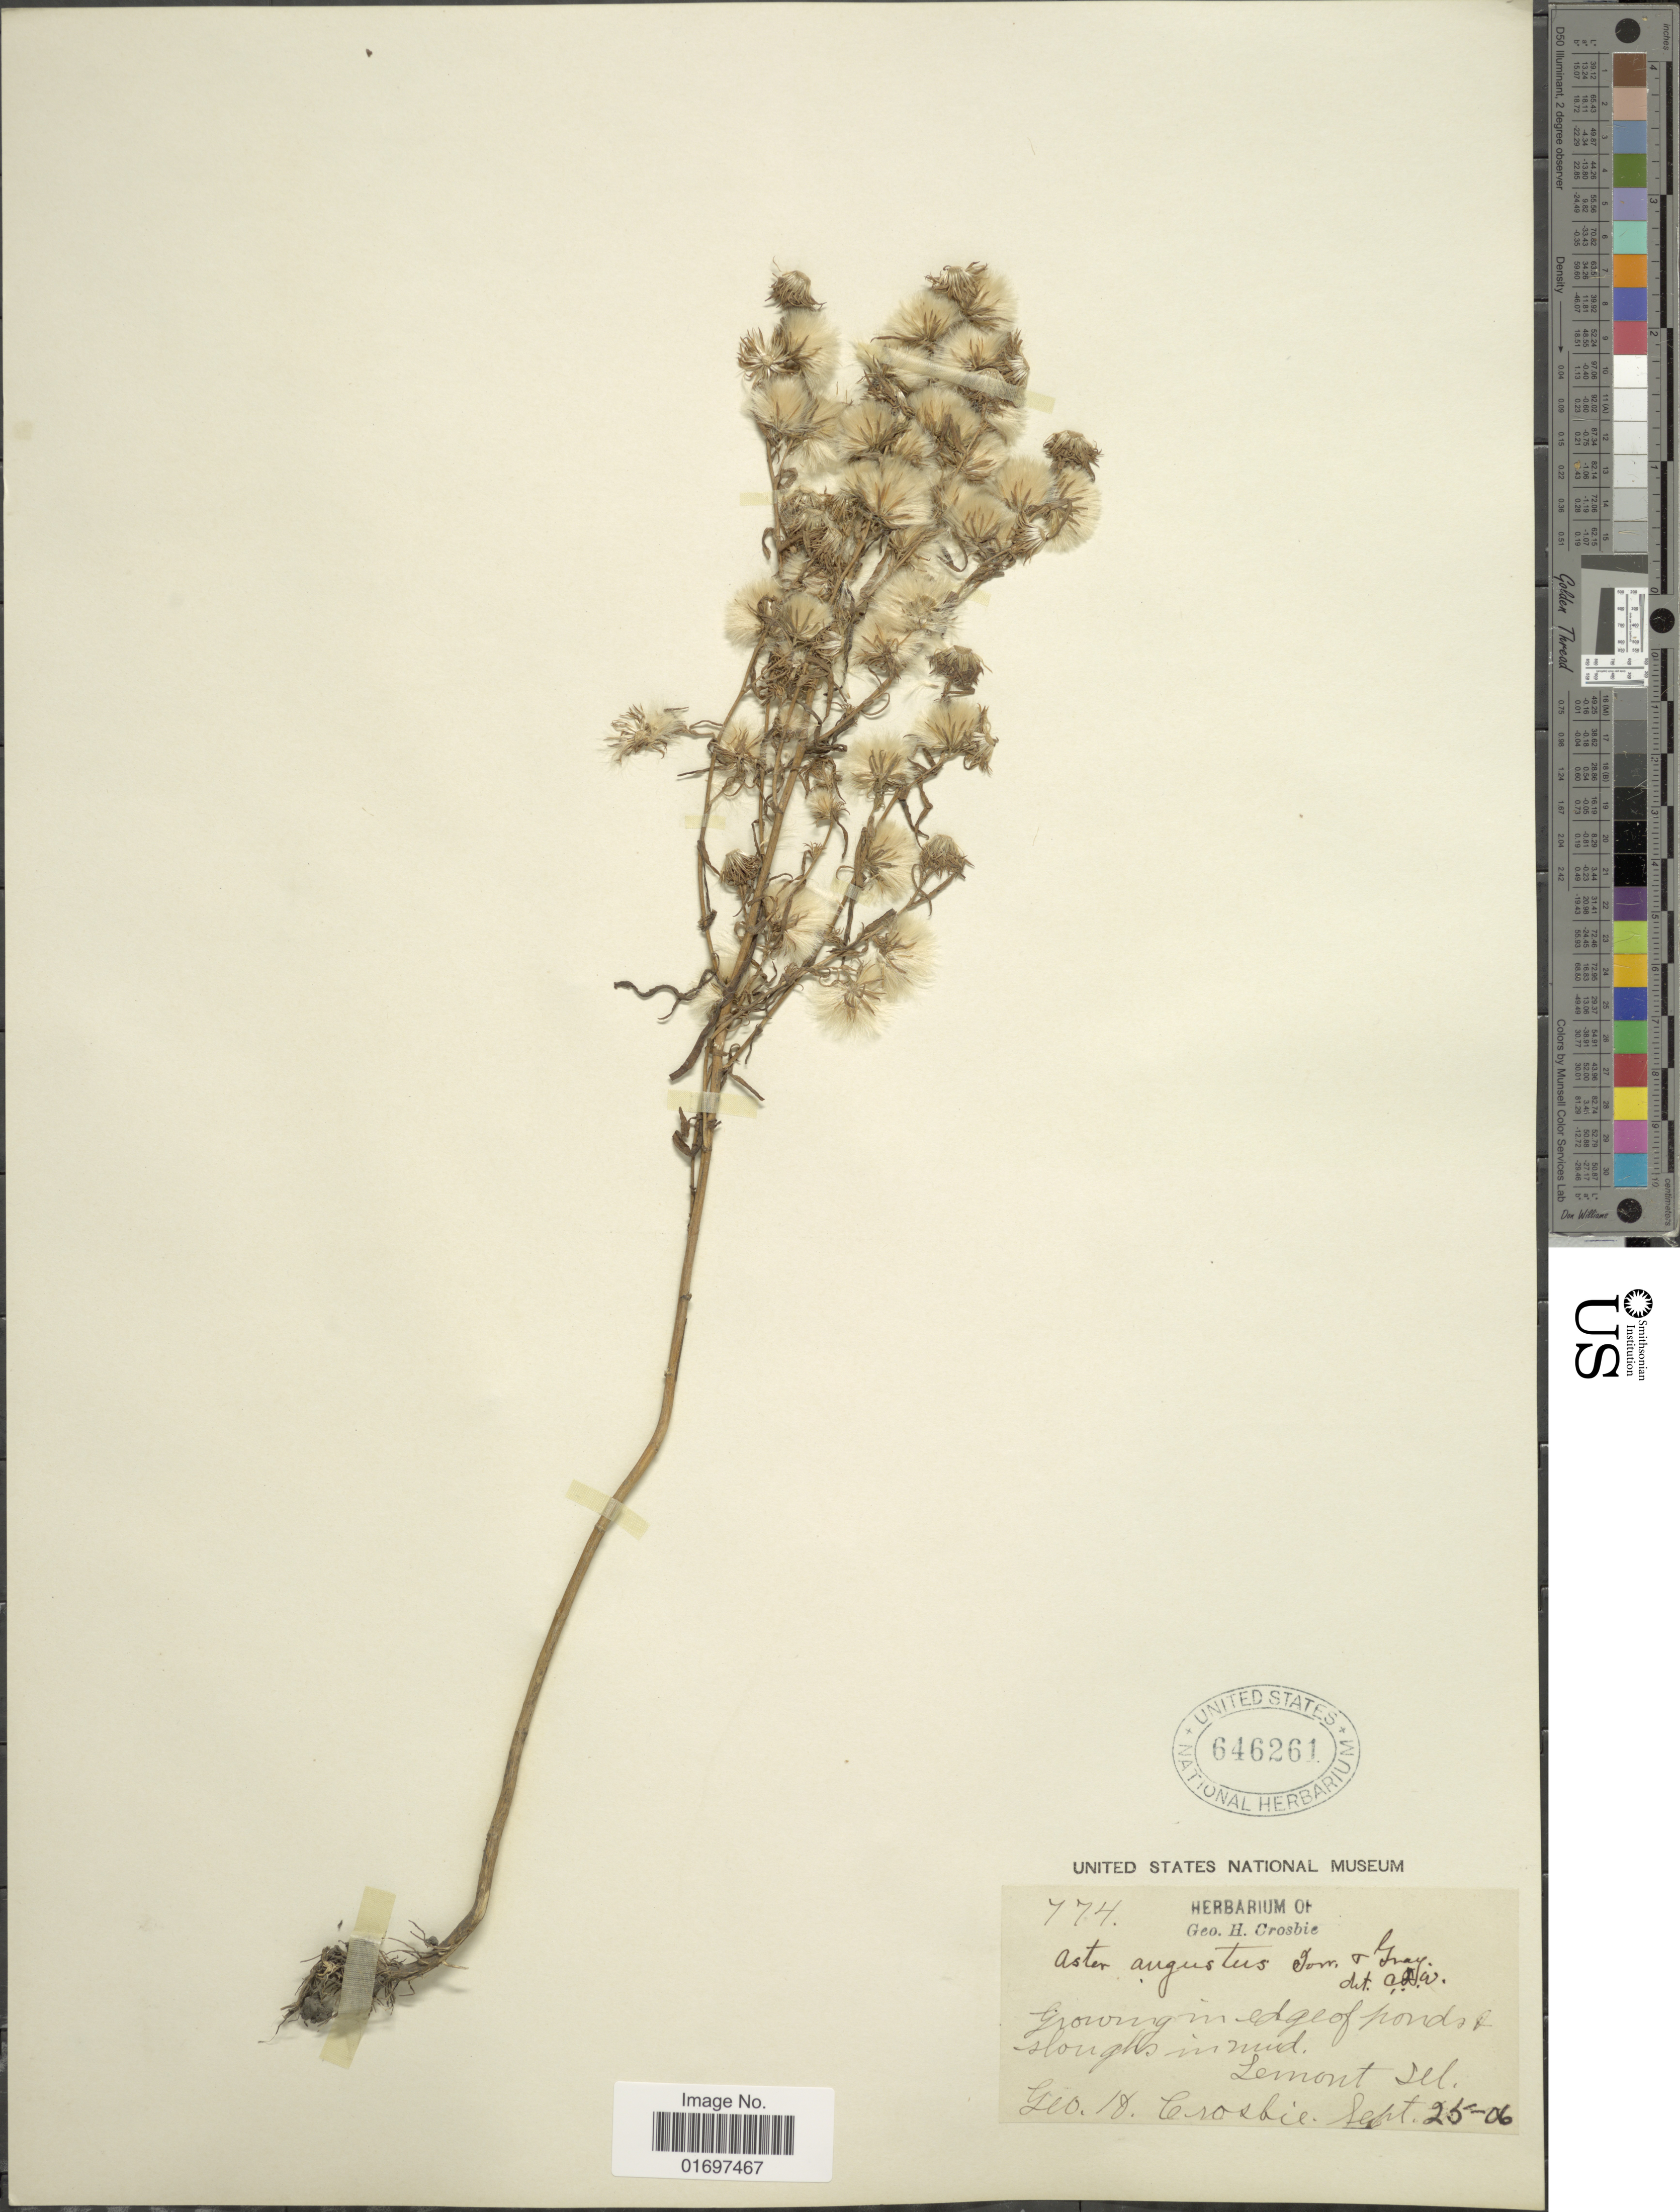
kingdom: Plantae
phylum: Tracheophyta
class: Magnoliopsida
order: Asterales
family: Asteraceae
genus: Symphyotrichum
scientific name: Symphyotrichum ciliatum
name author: (Ledeb.) G.L. Nesom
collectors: G. Crosbie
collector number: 774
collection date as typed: Transcribed d/m/y: 25/9/6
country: United States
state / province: Illinois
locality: Growing in edge of ponds & sloughs in mud, Lemont, Ill.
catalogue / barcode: US 646261